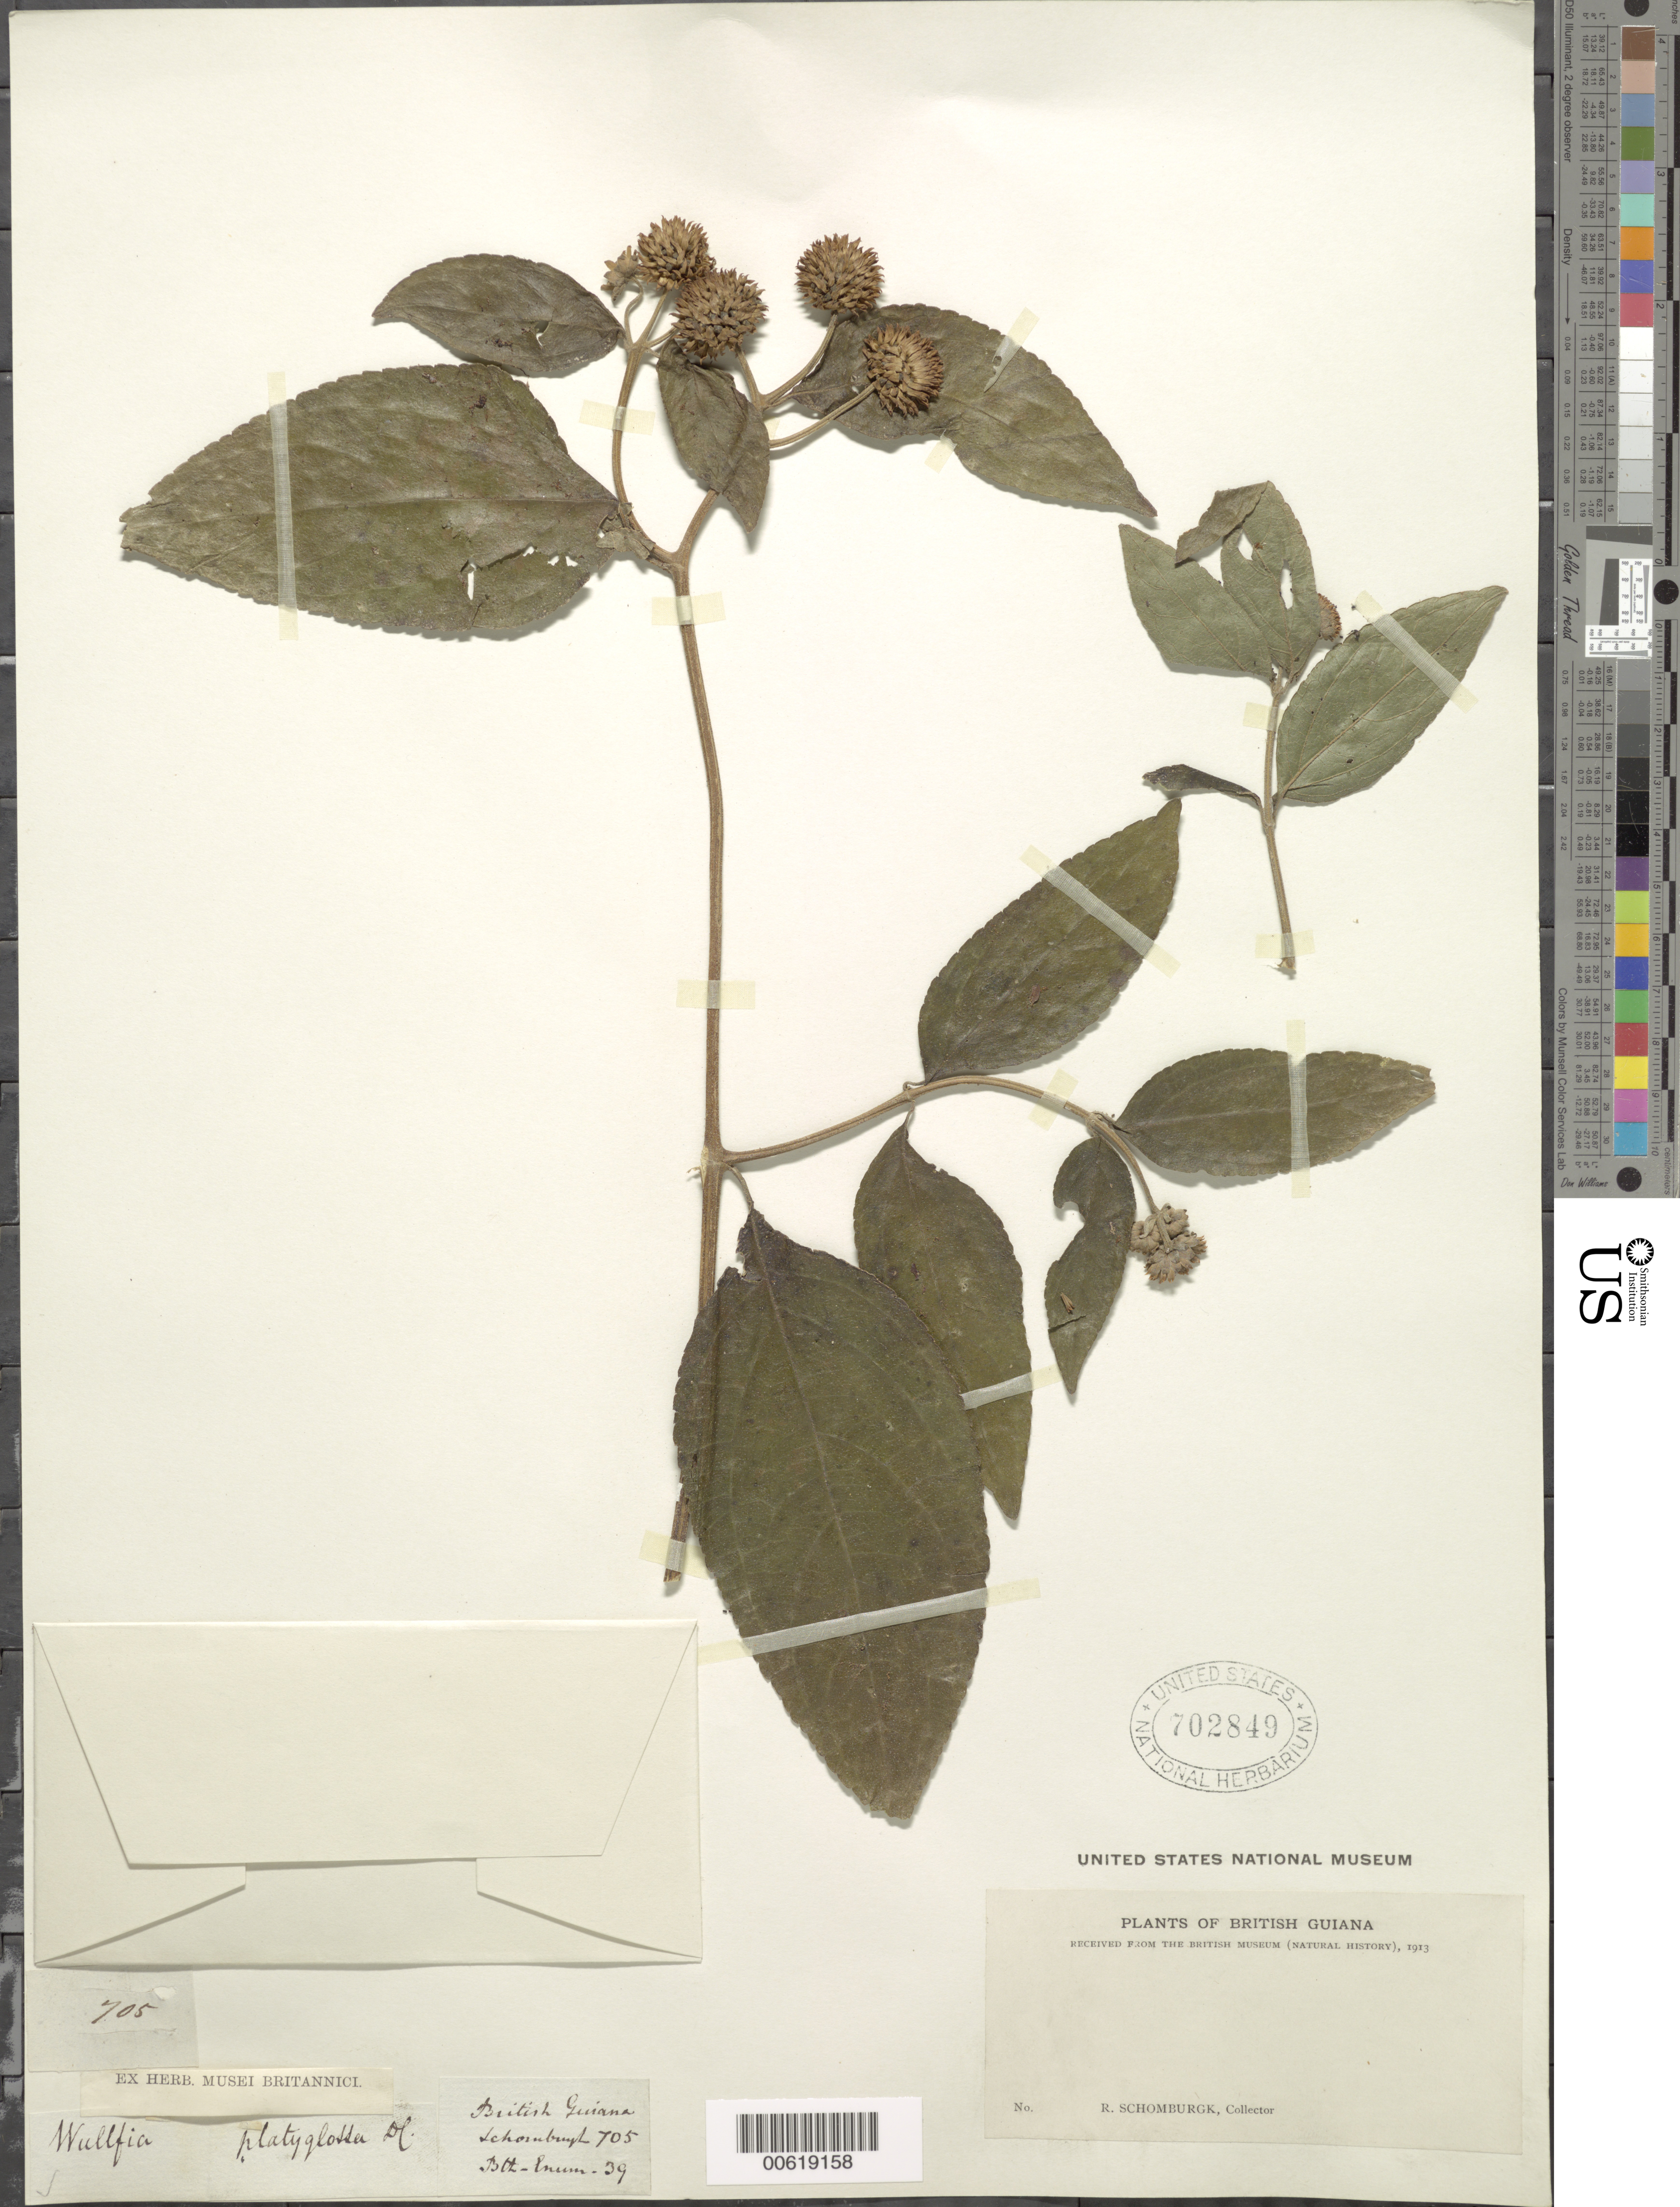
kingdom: Plantae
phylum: Tracheophyta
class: Magnoliopsida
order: Asterales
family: Asteraceae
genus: Wulffia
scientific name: Wulffia baccata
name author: (L. f.) Kuntze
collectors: R. H. Schomburgk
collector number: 705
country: Guyana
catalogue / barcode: US 702849